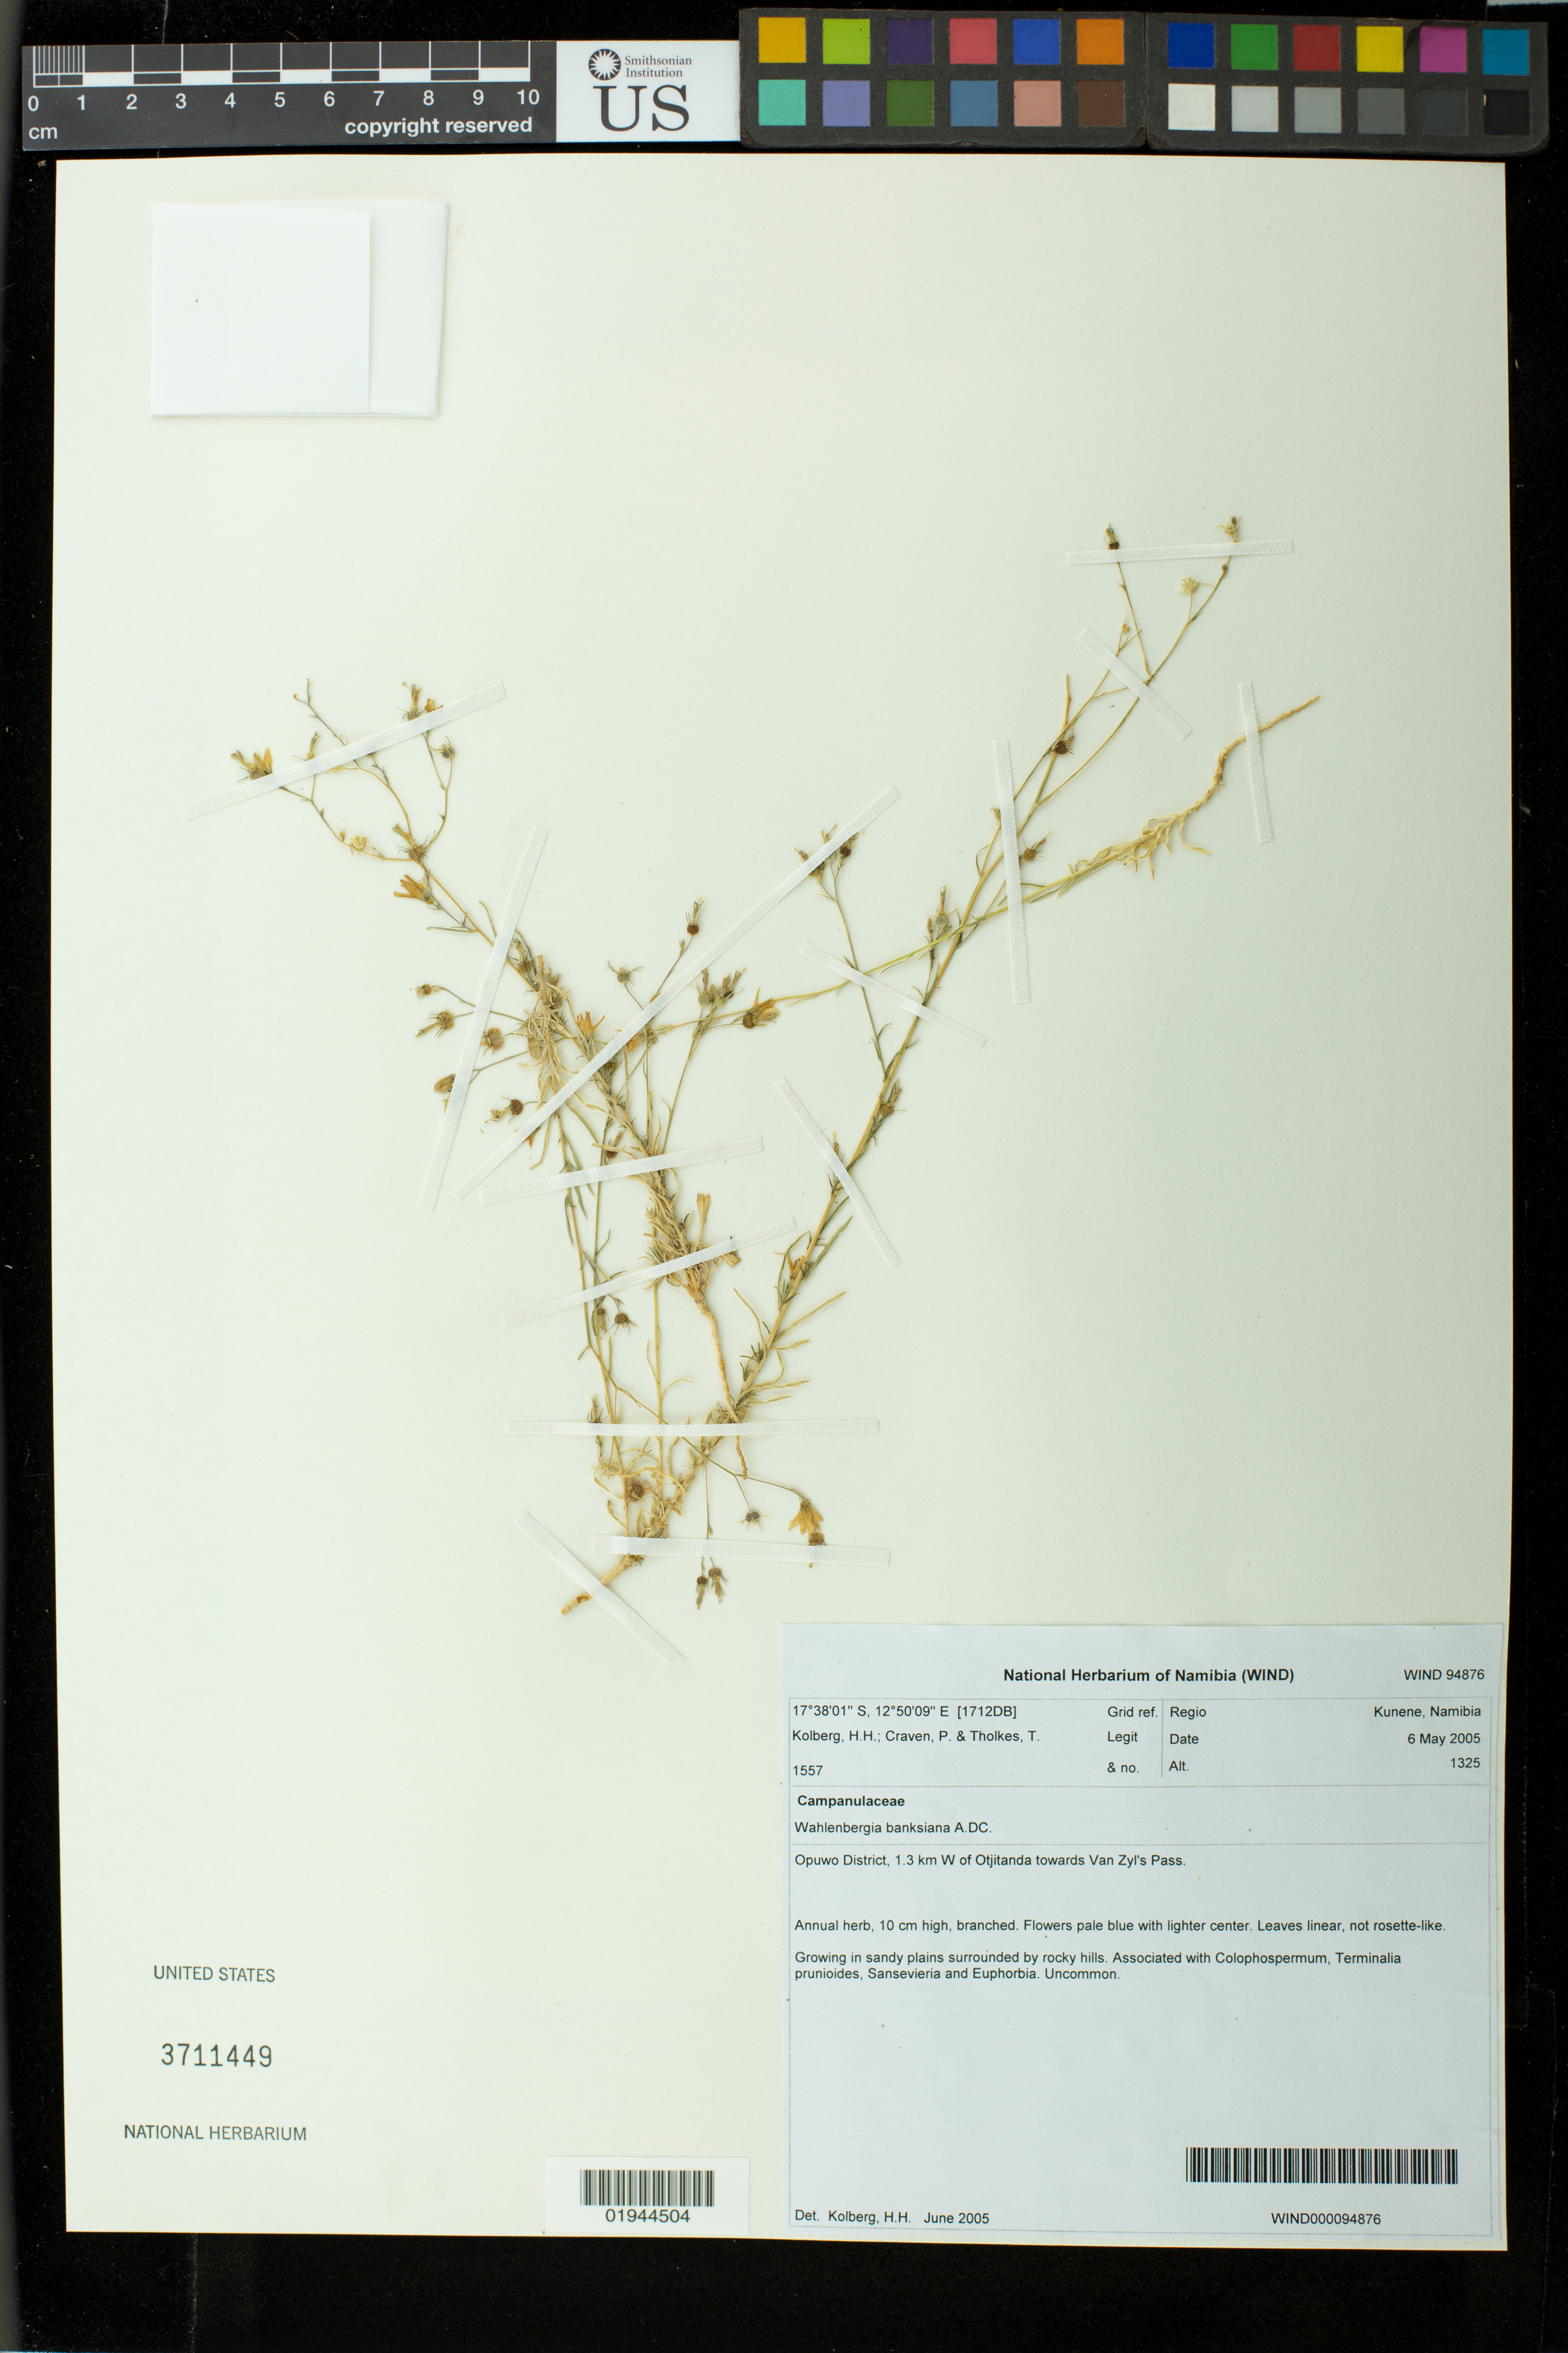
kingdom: Plantae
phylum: Tracheophyta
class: Magnoliopsida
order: Asterales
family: Campanulaceae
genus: Wahlenbergia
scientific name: Wahlenbergia banksiana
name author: A. DC.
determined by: Kolberg, H. H.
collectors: H. H. Kolberg, P. Craven & T. Tholkes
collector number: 1557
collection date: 2005-05-06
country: Namibia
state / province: Kunene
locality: Opuwo District, 1.3 km W of Otjitanda towards Van Zyl's Pass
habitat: growing in sandy plains surrounded by rocky hills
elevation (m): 1325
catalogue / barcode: US 3711449